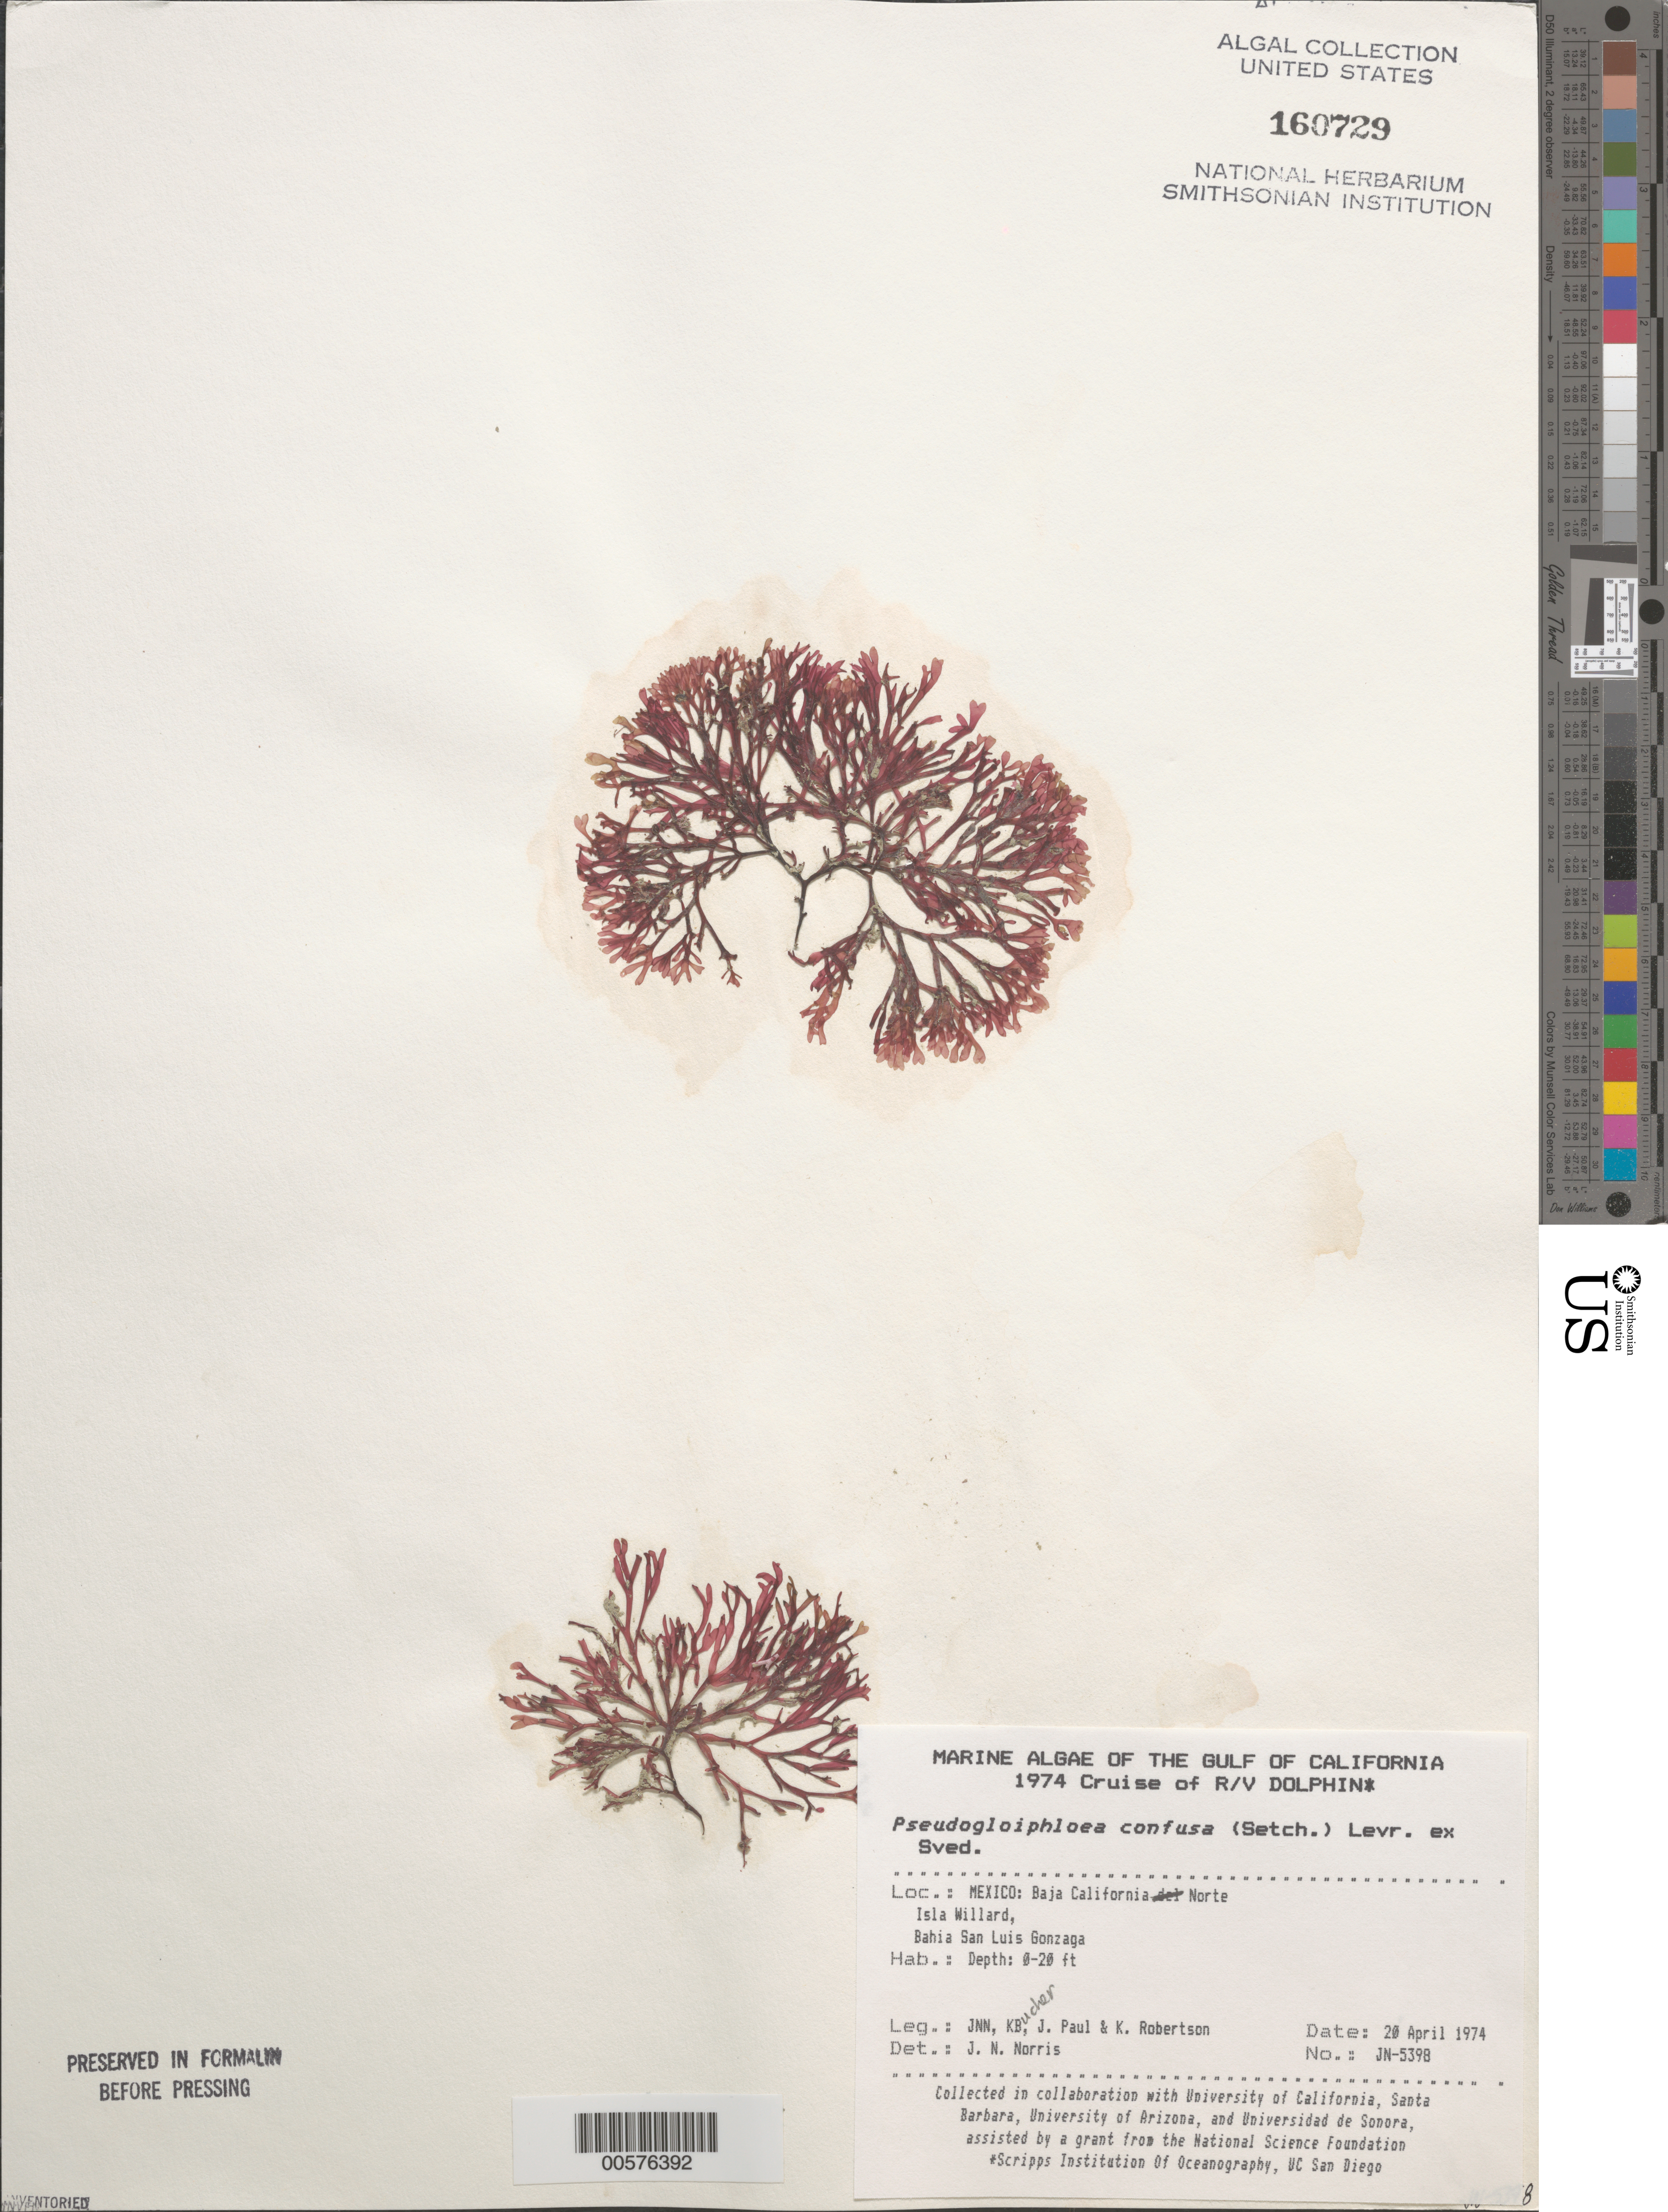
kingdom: Plantae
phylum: Rhodophyta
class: Florideophyceae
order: Nemaliales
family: Scinaiaceae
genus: Scinaia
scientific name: Scinaia confusa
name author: (Setch.) Huisman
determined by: Algae name updating Project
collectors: J. N. Norris, K. E. Bucher, J. Paul & K. Robertson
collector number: JN-5398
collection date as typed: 20 Apr 1974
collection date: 1974-04-20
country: Mexico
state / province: Baja California Norte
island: Isla Willard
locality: Bahia San Luis Gonzaga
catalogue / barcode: US 160729